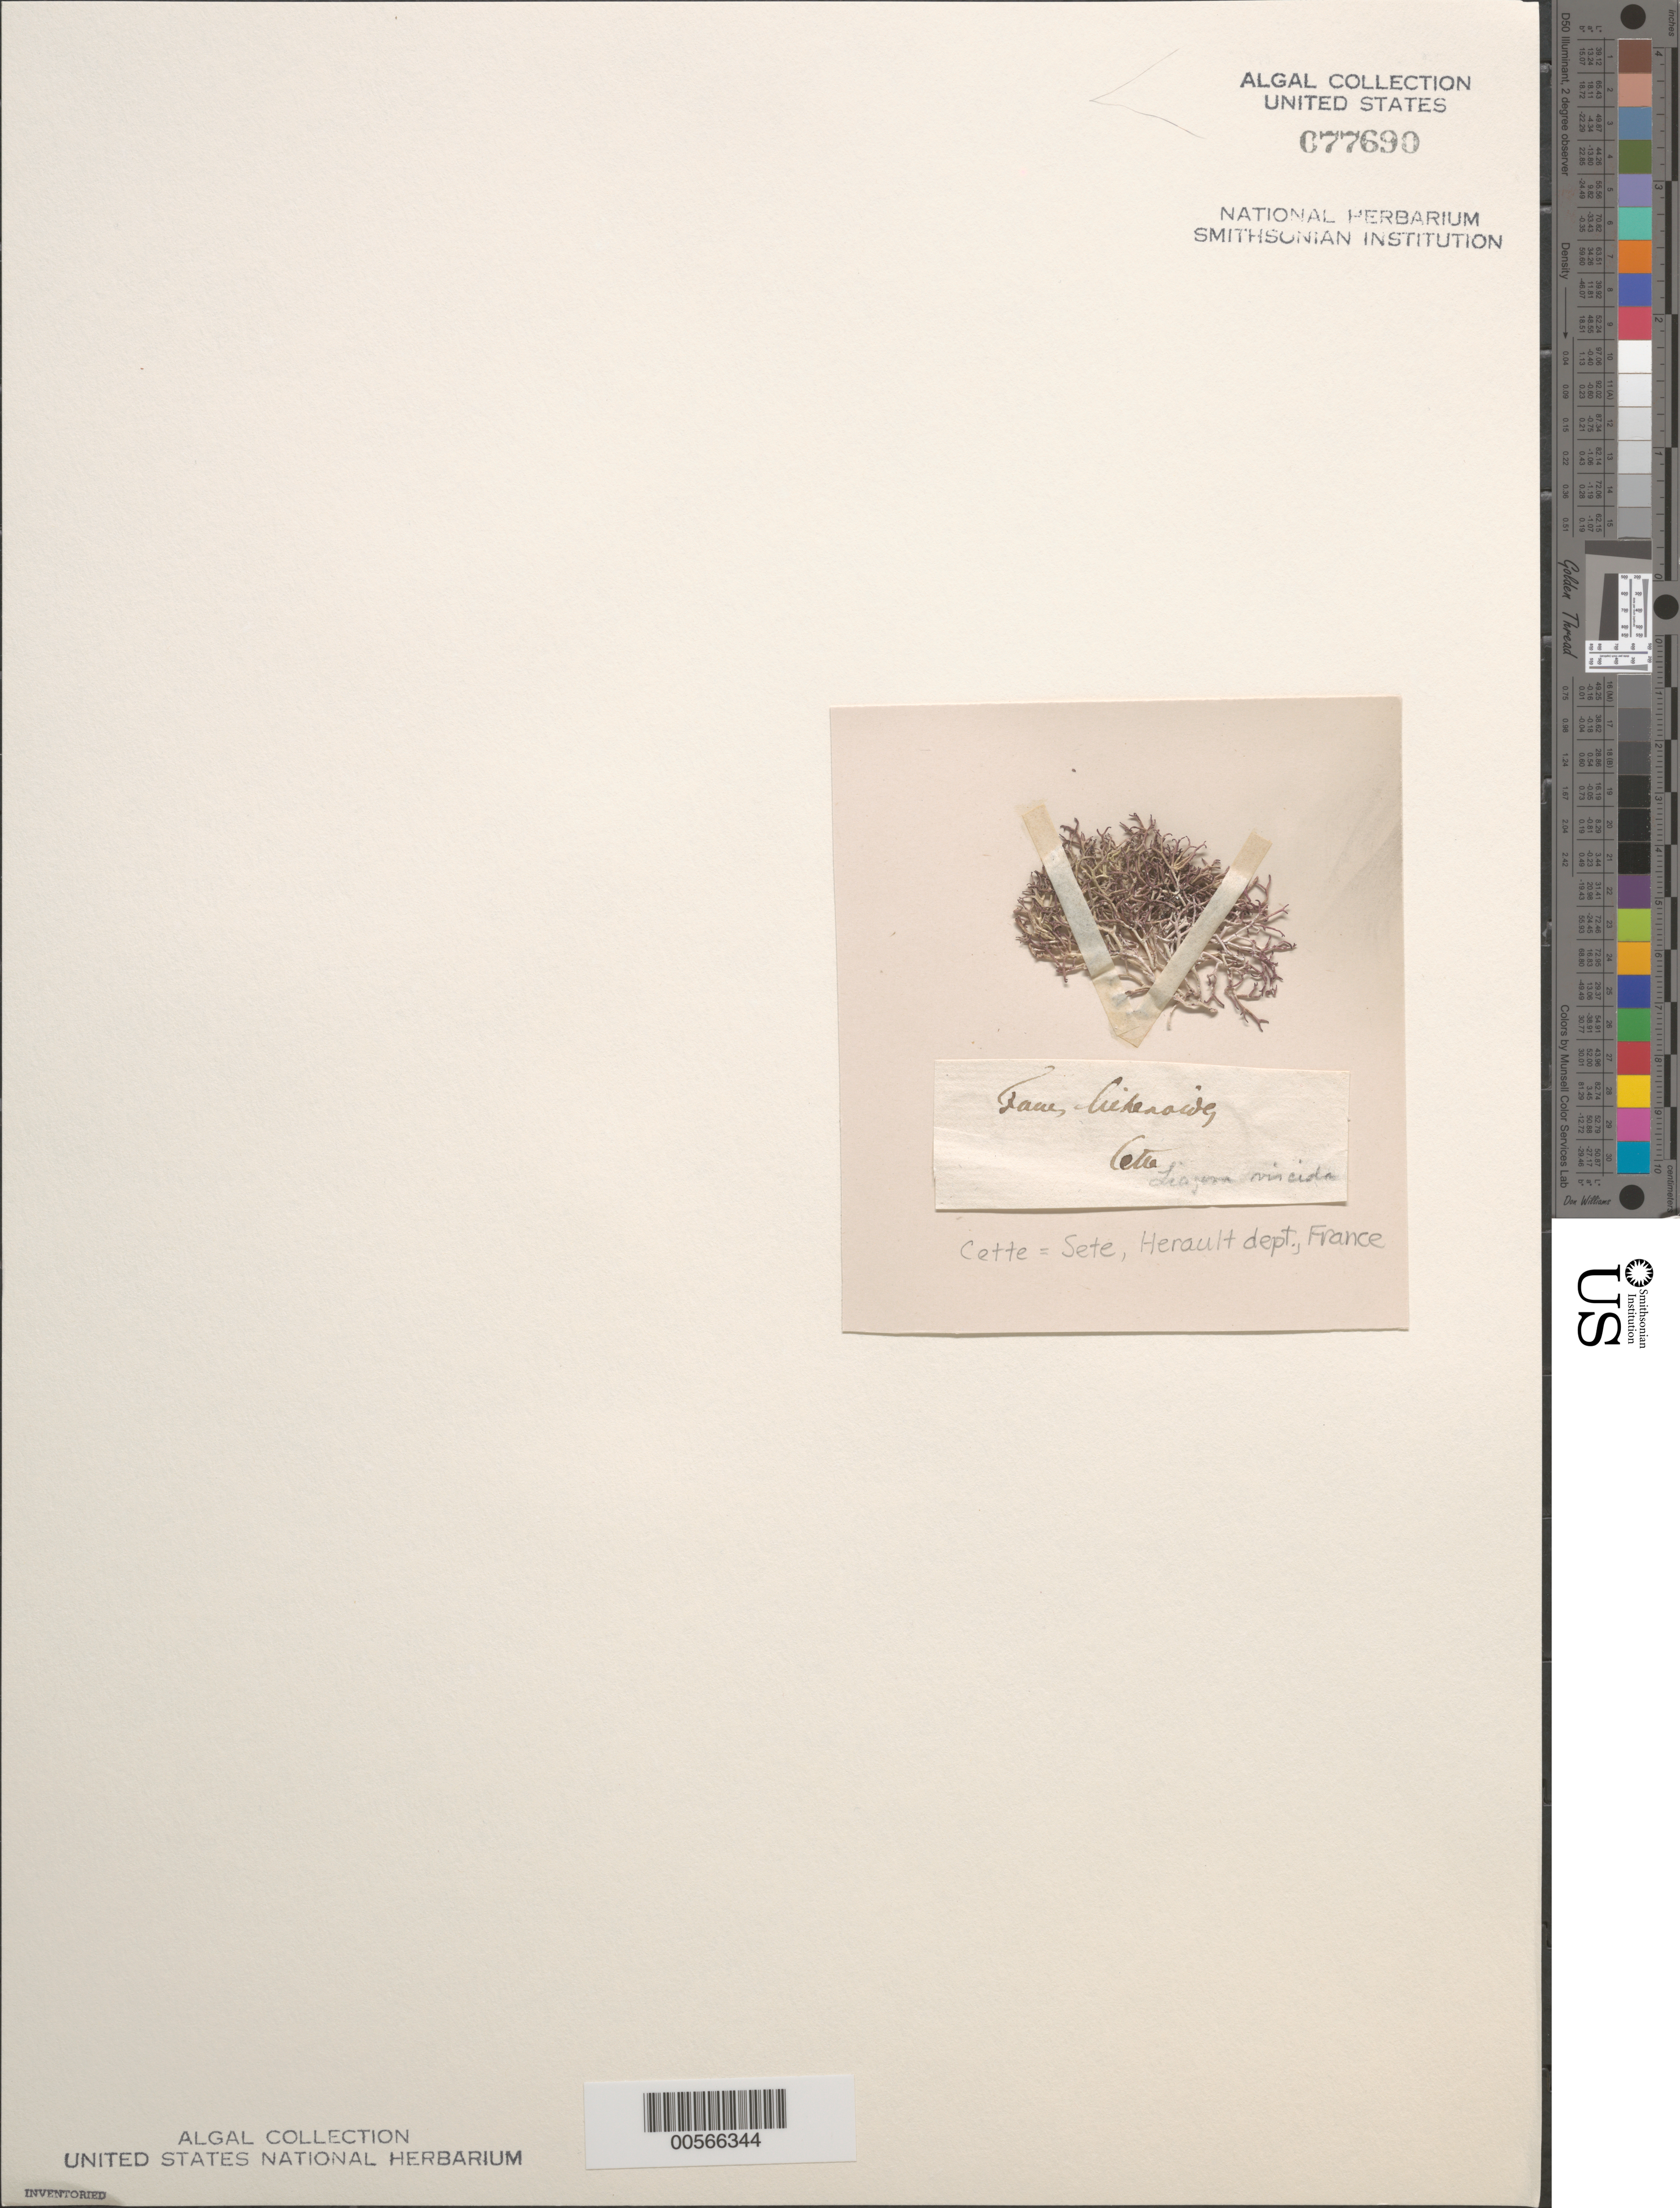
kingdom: Plantae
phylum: Rhodophyta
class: Florideophyceae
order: Nemaliales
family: Liagoraceae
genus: Liagora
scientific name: Liagora viscida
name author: (Forssk.) C. Agardh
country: France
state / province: Occitanie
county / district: Hérault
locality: Sete (Cette)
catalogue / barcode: US 77690